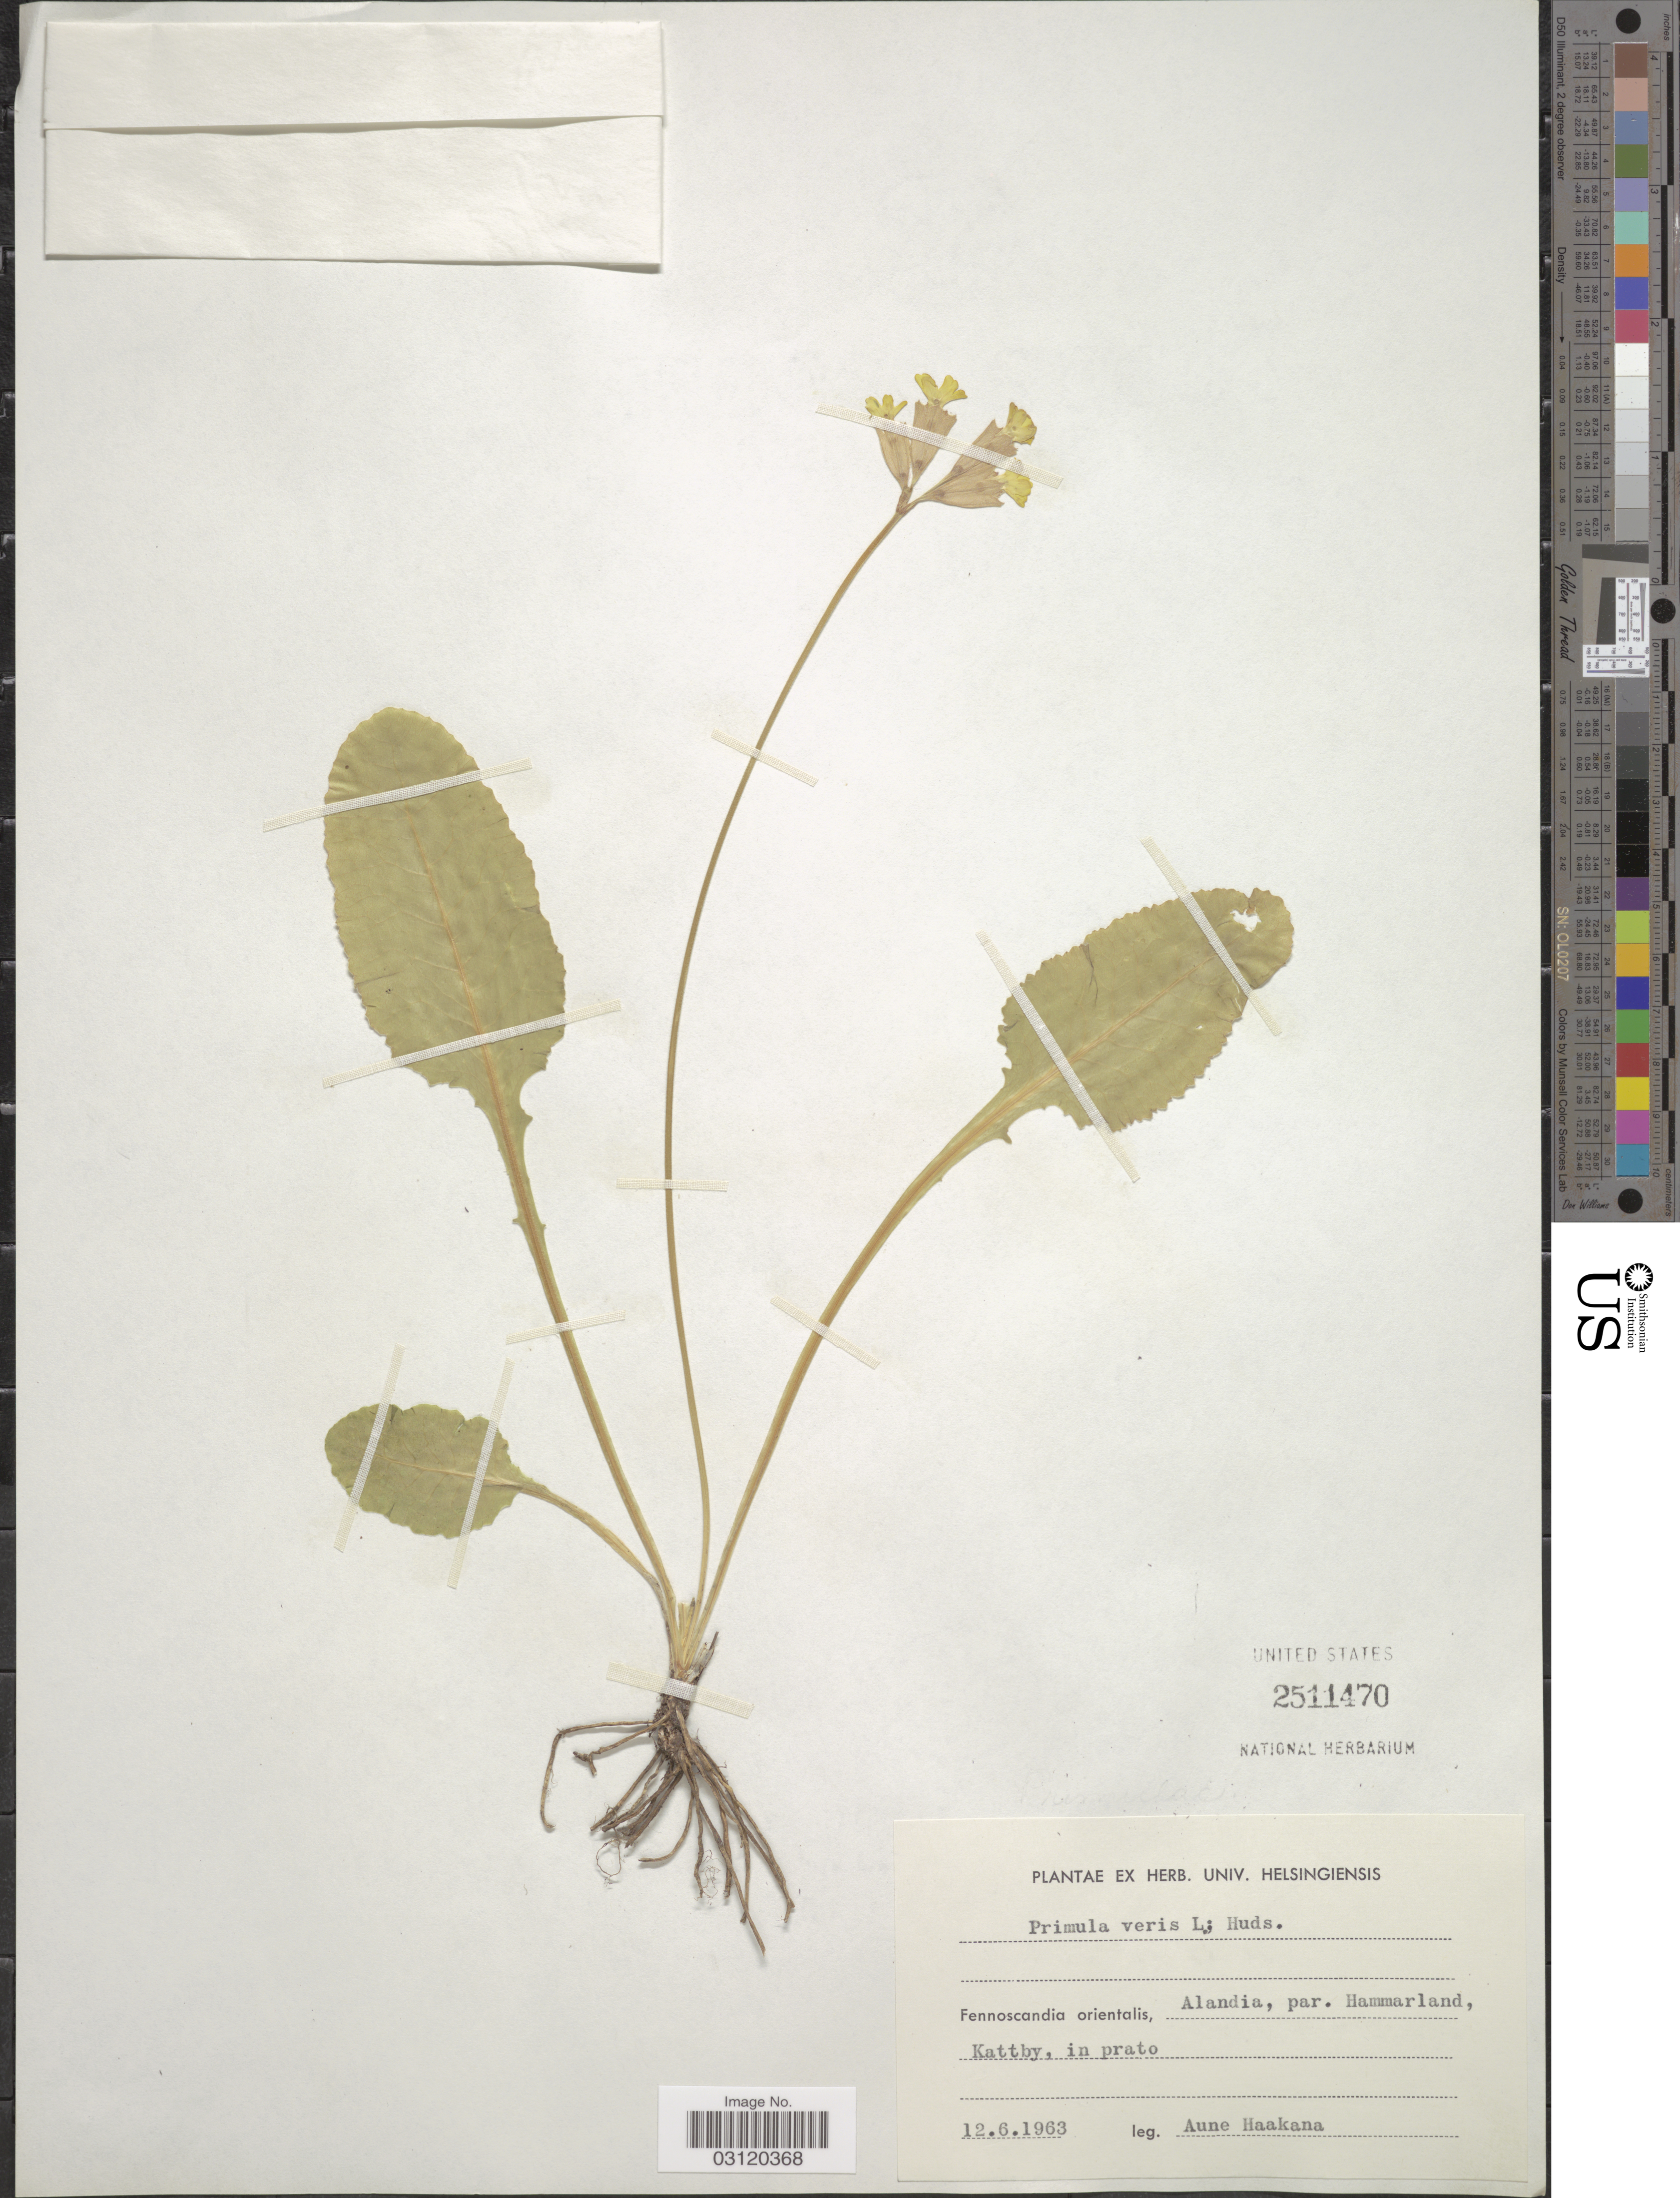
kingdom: Plantae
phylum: Tracheophyta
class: Magnoliopsida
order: Ericales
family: Primulaceae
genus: Primula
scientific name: Primula veris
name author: L.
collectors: A. Haakana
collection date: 1963-06-12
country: Finland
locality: Fennoscandia orientalis, Alandia, par. Hammarland, Kattby, in prato.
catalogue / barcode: US 2511470